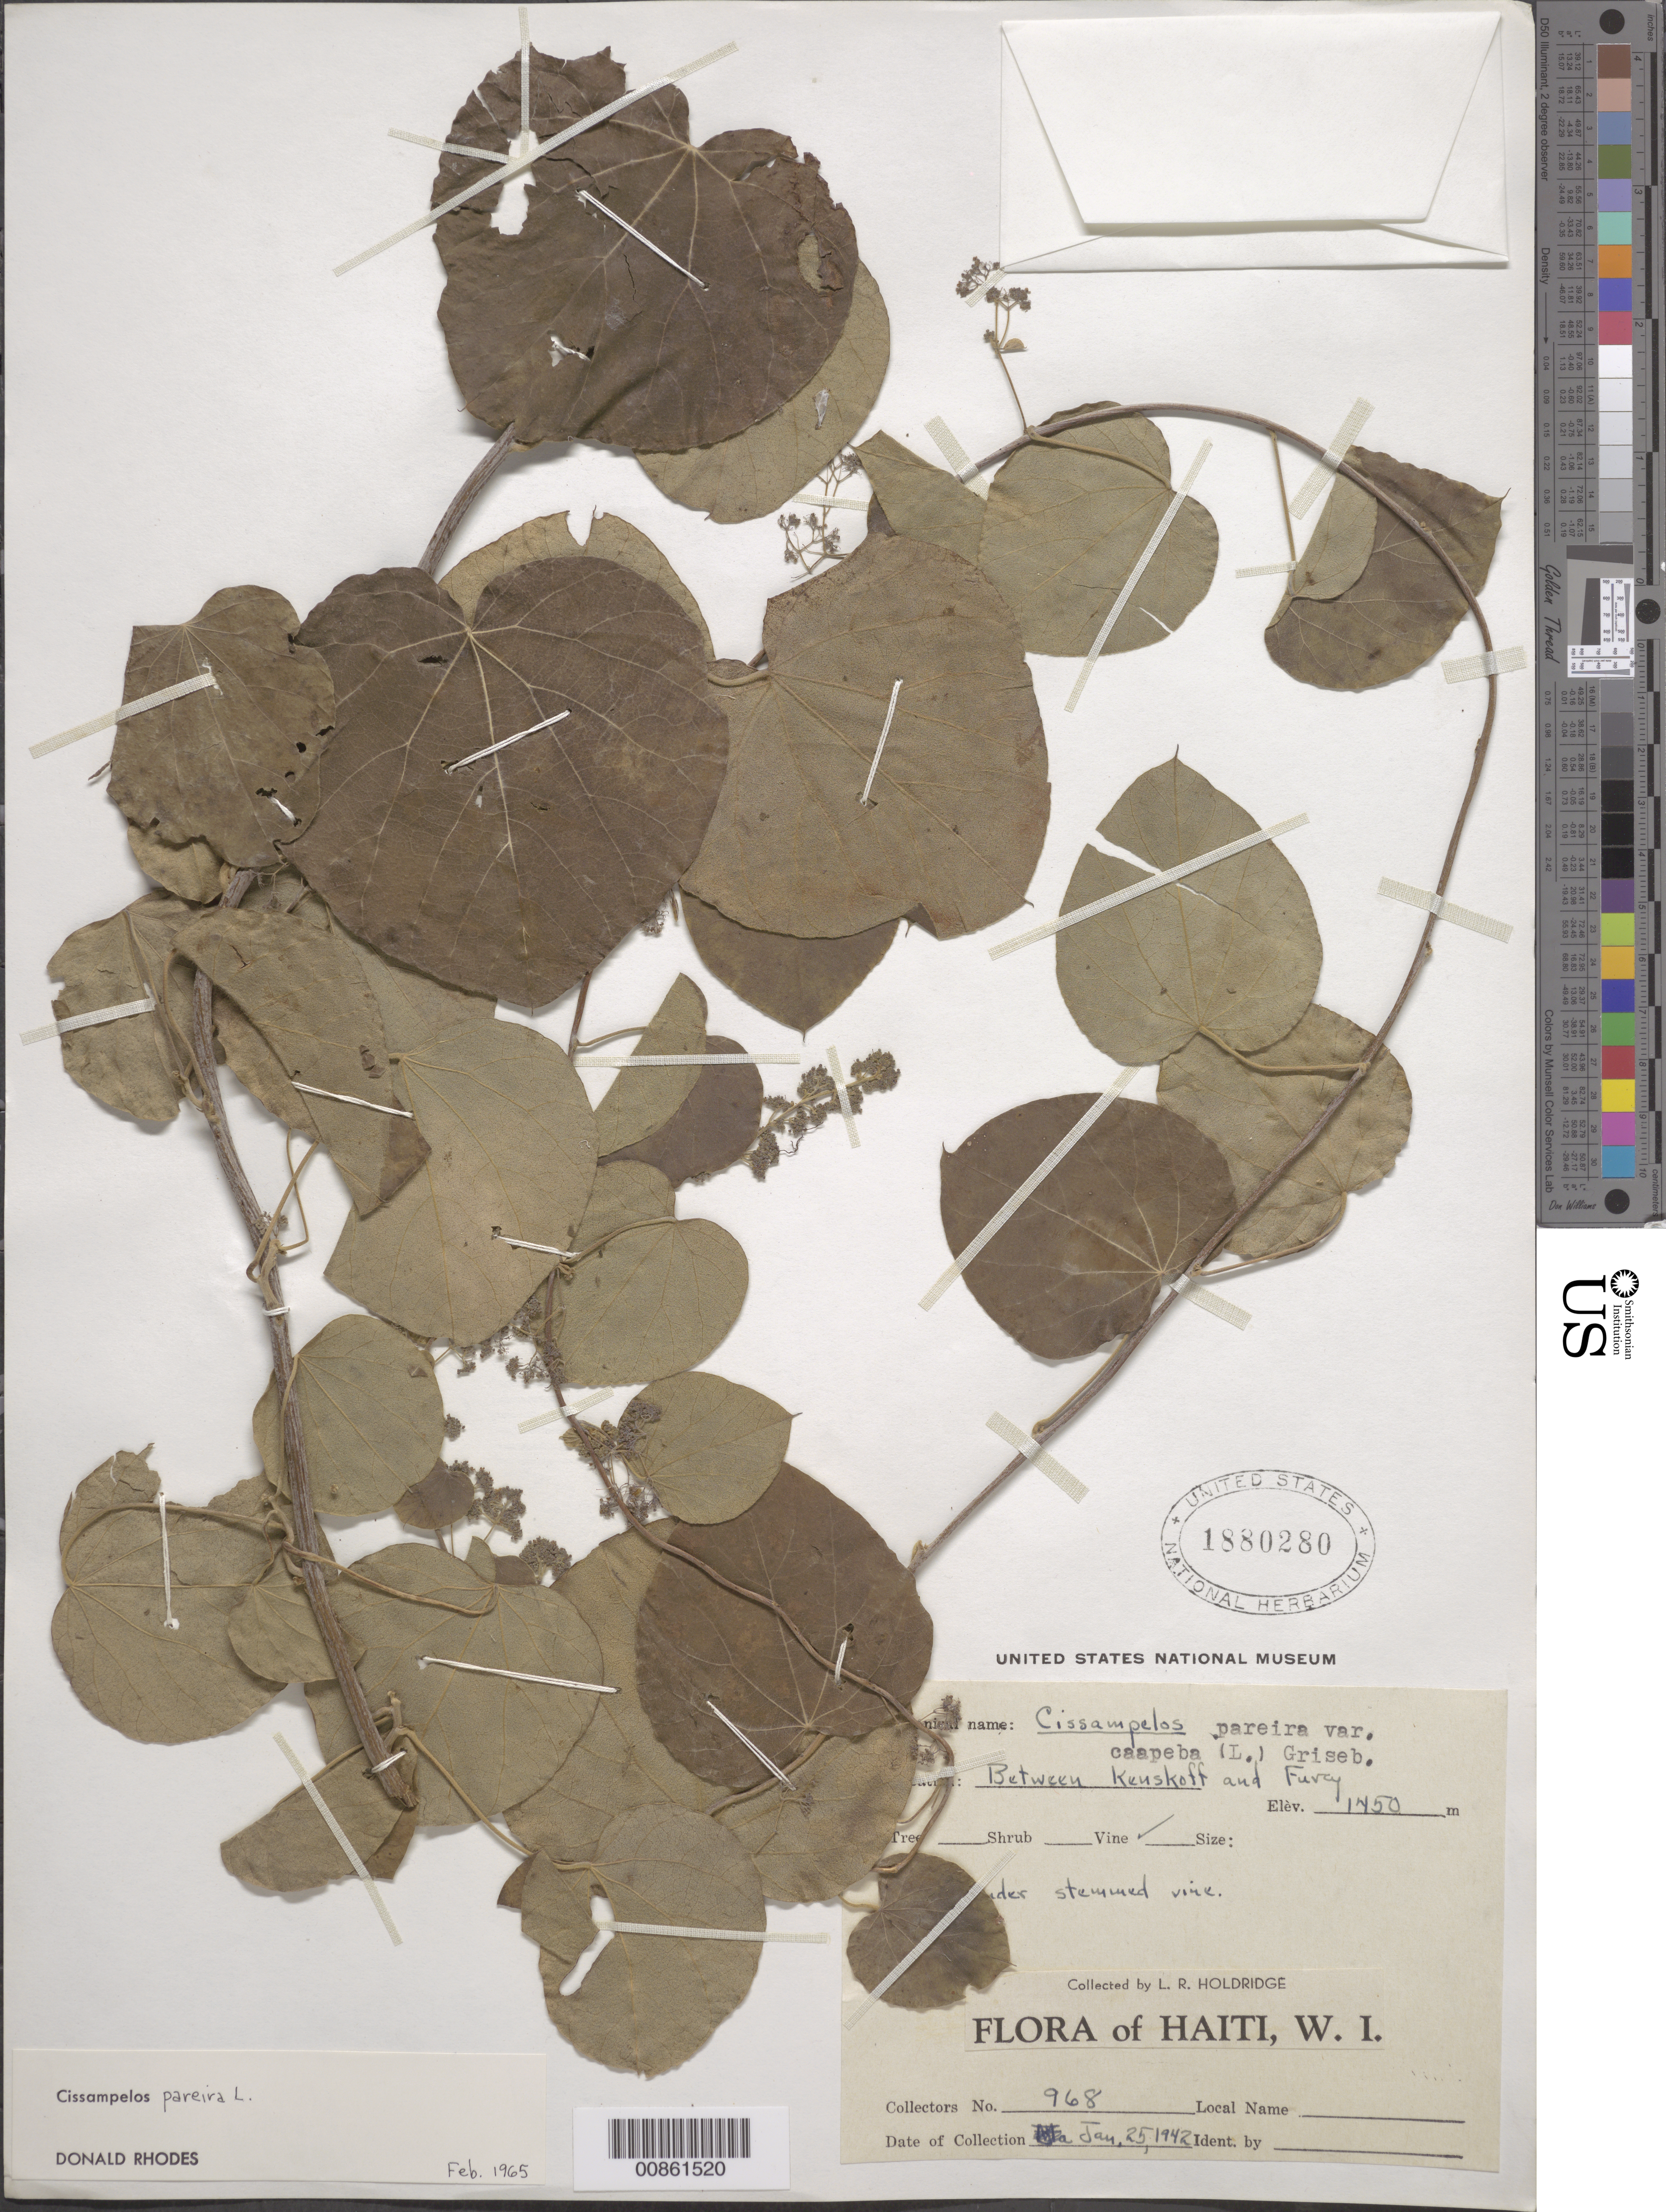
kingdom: Plantae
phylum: Tracheophyta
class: Magnoliopsida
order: Ranunculales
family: Menispermaceae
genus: Cissampelos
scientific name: Cissampelos pareira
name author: L.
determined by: Rhodes, D.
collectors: L. Holdridge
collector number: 968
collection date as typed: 25 Jan 1942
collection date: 1942-01-25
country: Haiti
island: Hispaniola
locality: Between Kenskoff and Furcy.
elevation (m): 1450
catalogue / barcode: US 1880280